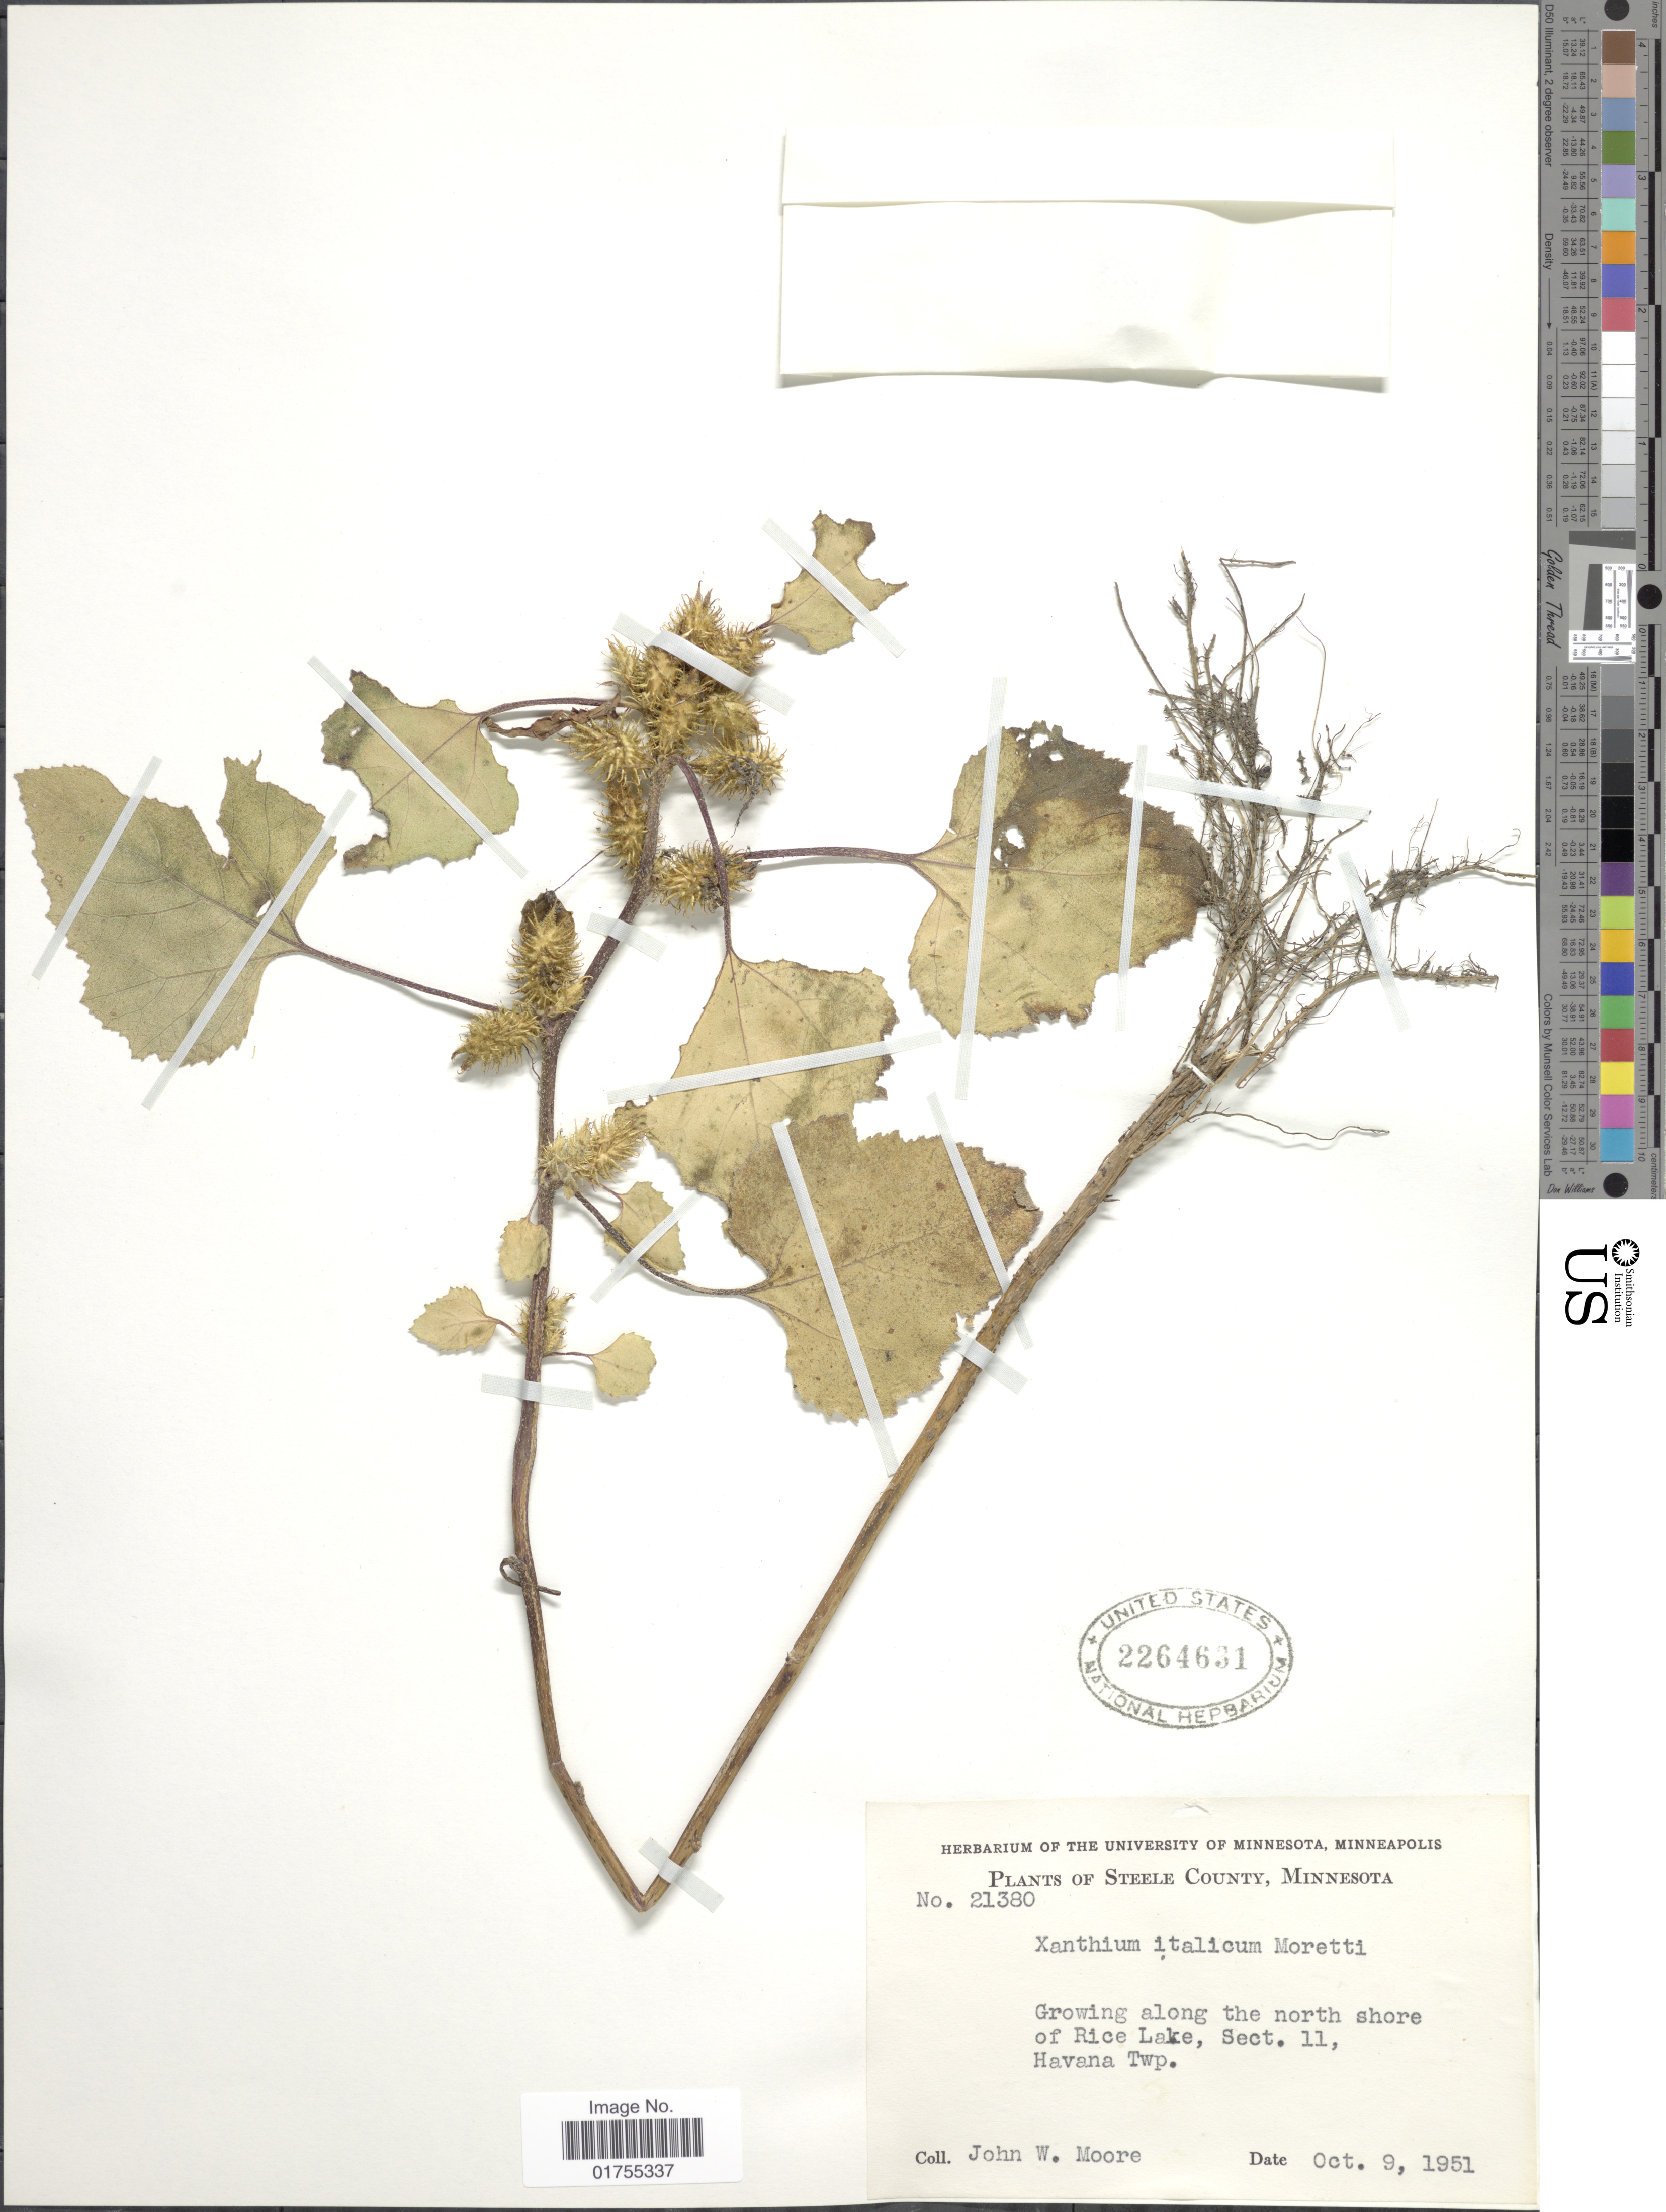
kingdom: Plantae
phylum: Tracheophyta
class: Magnoliopsida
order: Asterales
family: Asteraceae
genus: Xanthium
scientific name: Xanthium strumarium var. canadense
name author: (Mill.) Torr. & A. Gray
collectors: J. Moore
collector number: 21380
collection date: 1951-10-09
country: United States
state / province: Minnesota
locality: Steele County, Growing along the north shore of Rice Lake, Sect. 11, Havana Twp.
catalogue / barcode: US 2264631